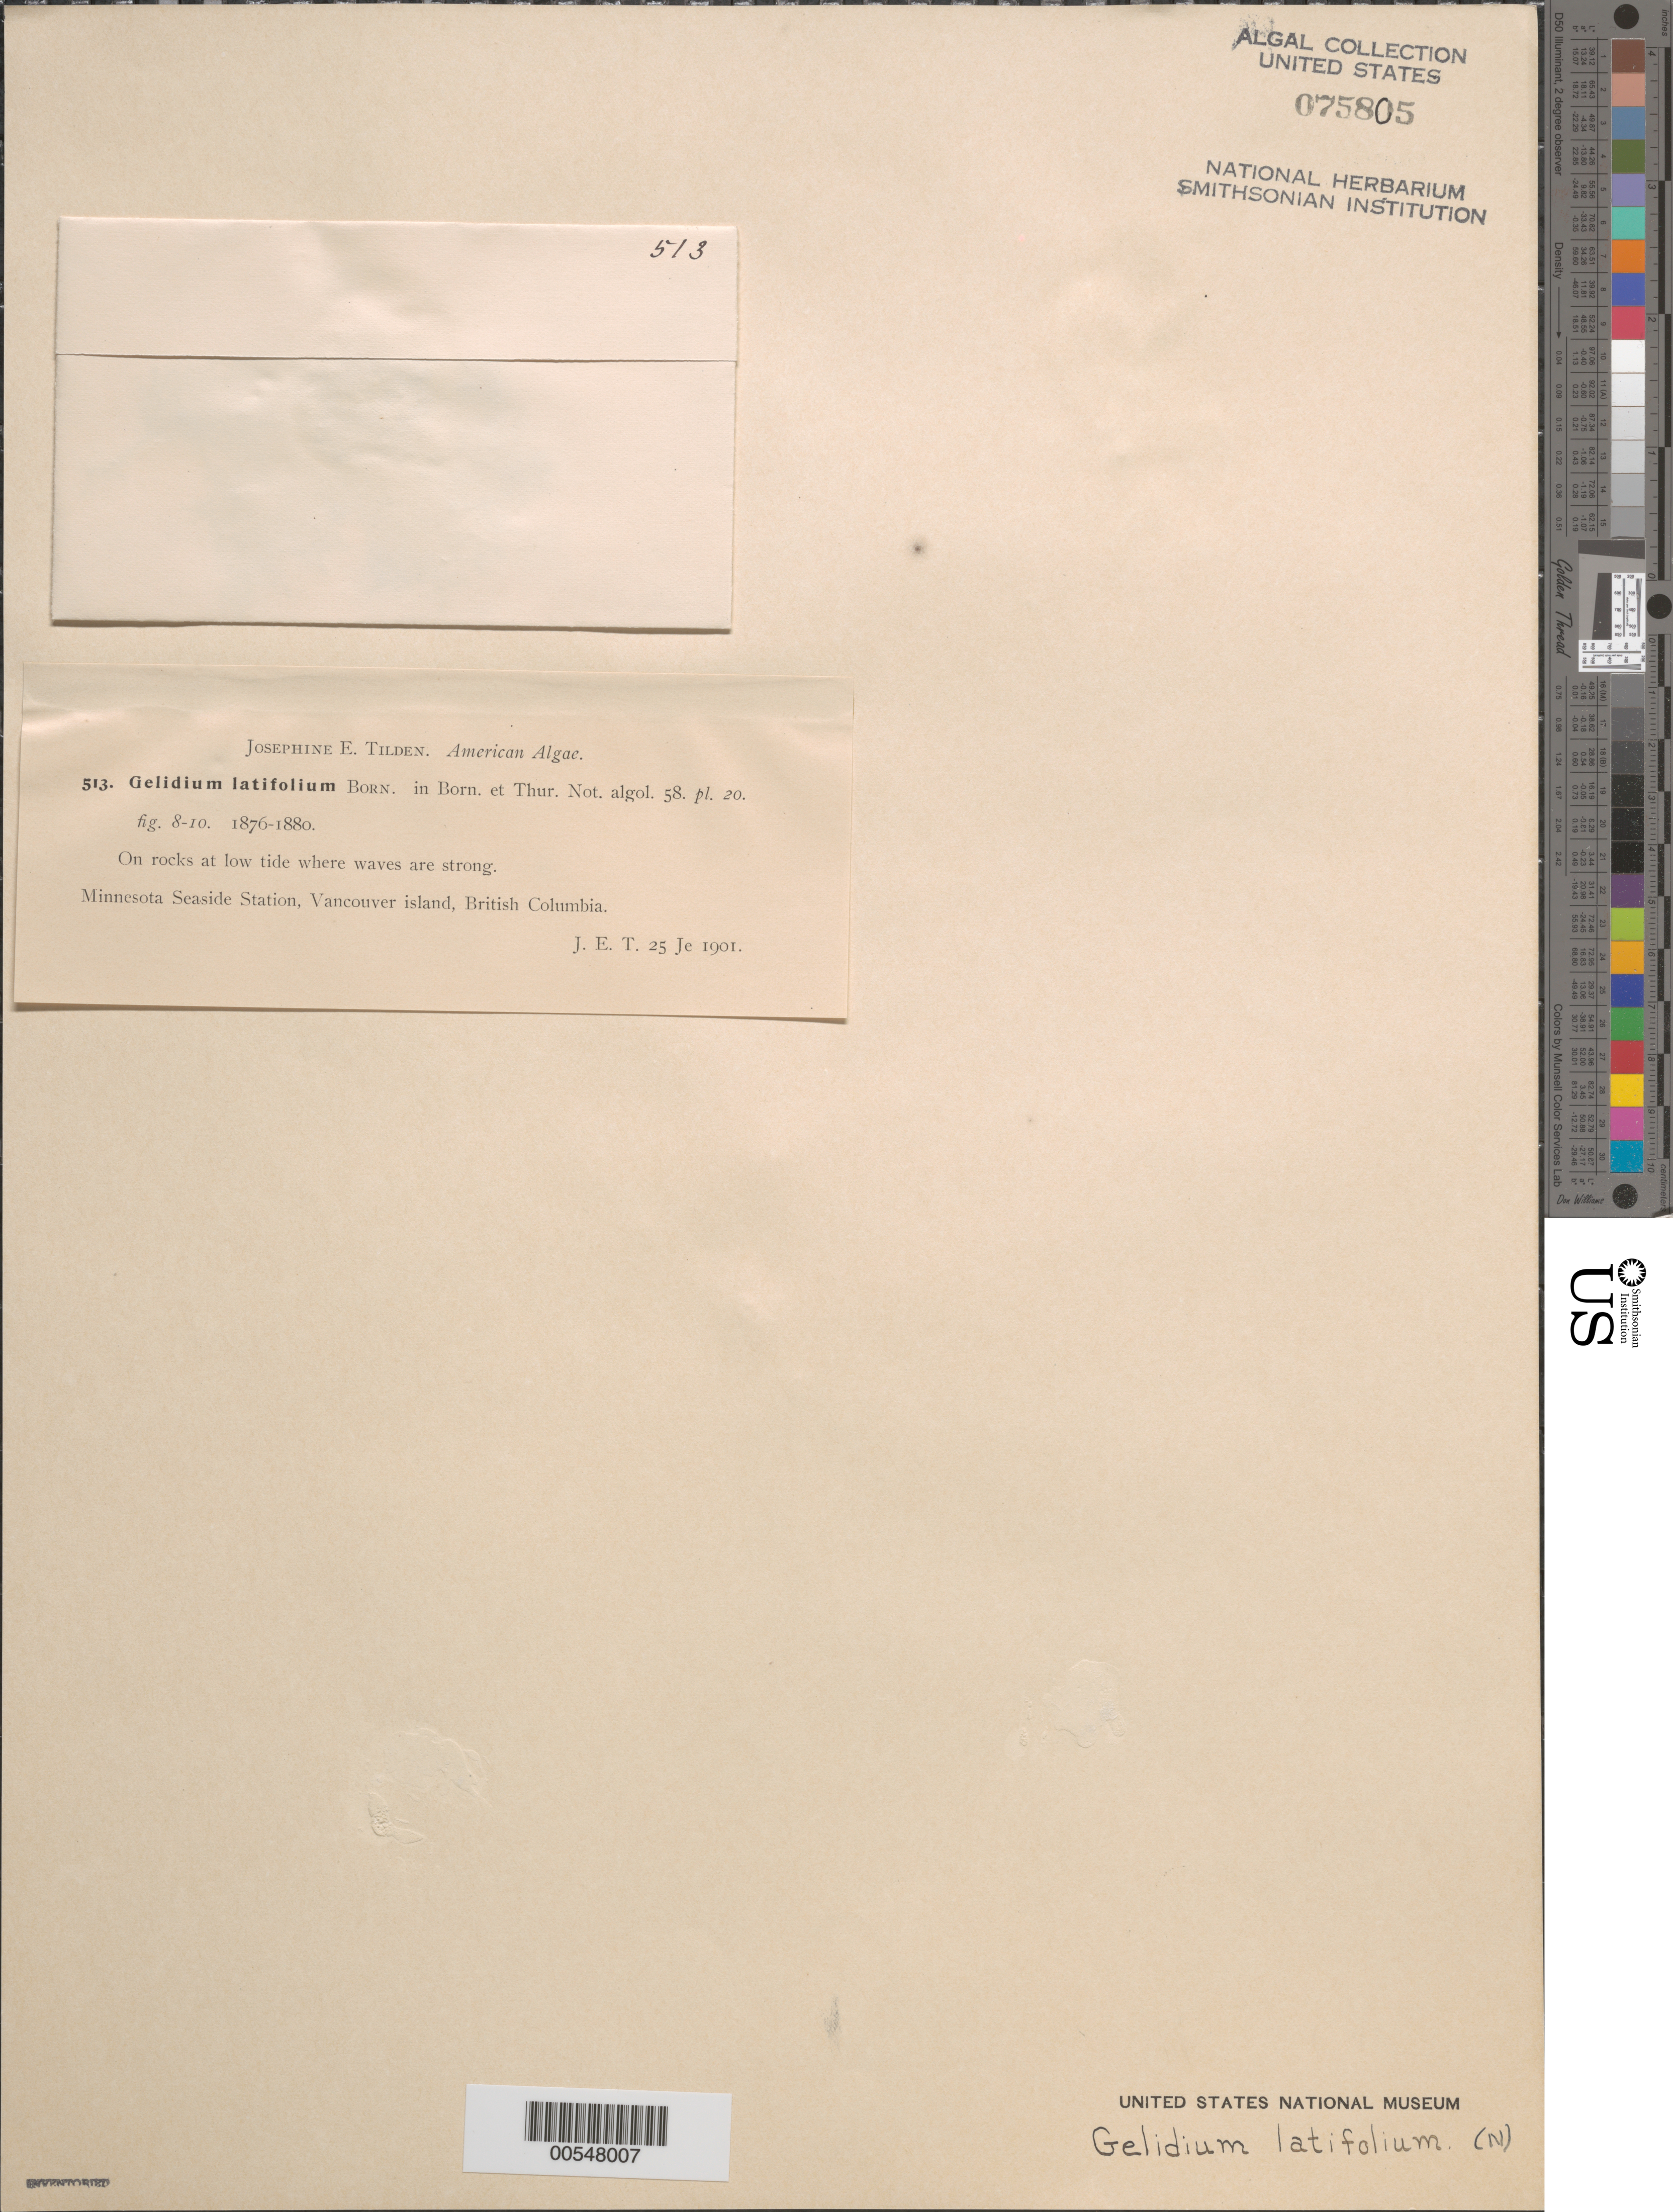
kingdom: Plantae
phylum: Rhodophyta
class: Florideophyceae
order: Gelidiales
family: Gelidiaceae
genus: Gelidium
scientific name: Gelidium spinosum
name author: (S.G. Gmel.) P.C. Silva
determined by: Algae name updating Project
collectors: J. E. Tilden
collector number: JET 513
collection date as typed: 25 Jun 1901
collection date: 1901-06-25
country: Canada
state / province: British Columbia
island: Vancouver Island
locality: Minnesota Seaside Station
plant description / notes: Tilden, American Algae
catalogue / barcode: US 75805